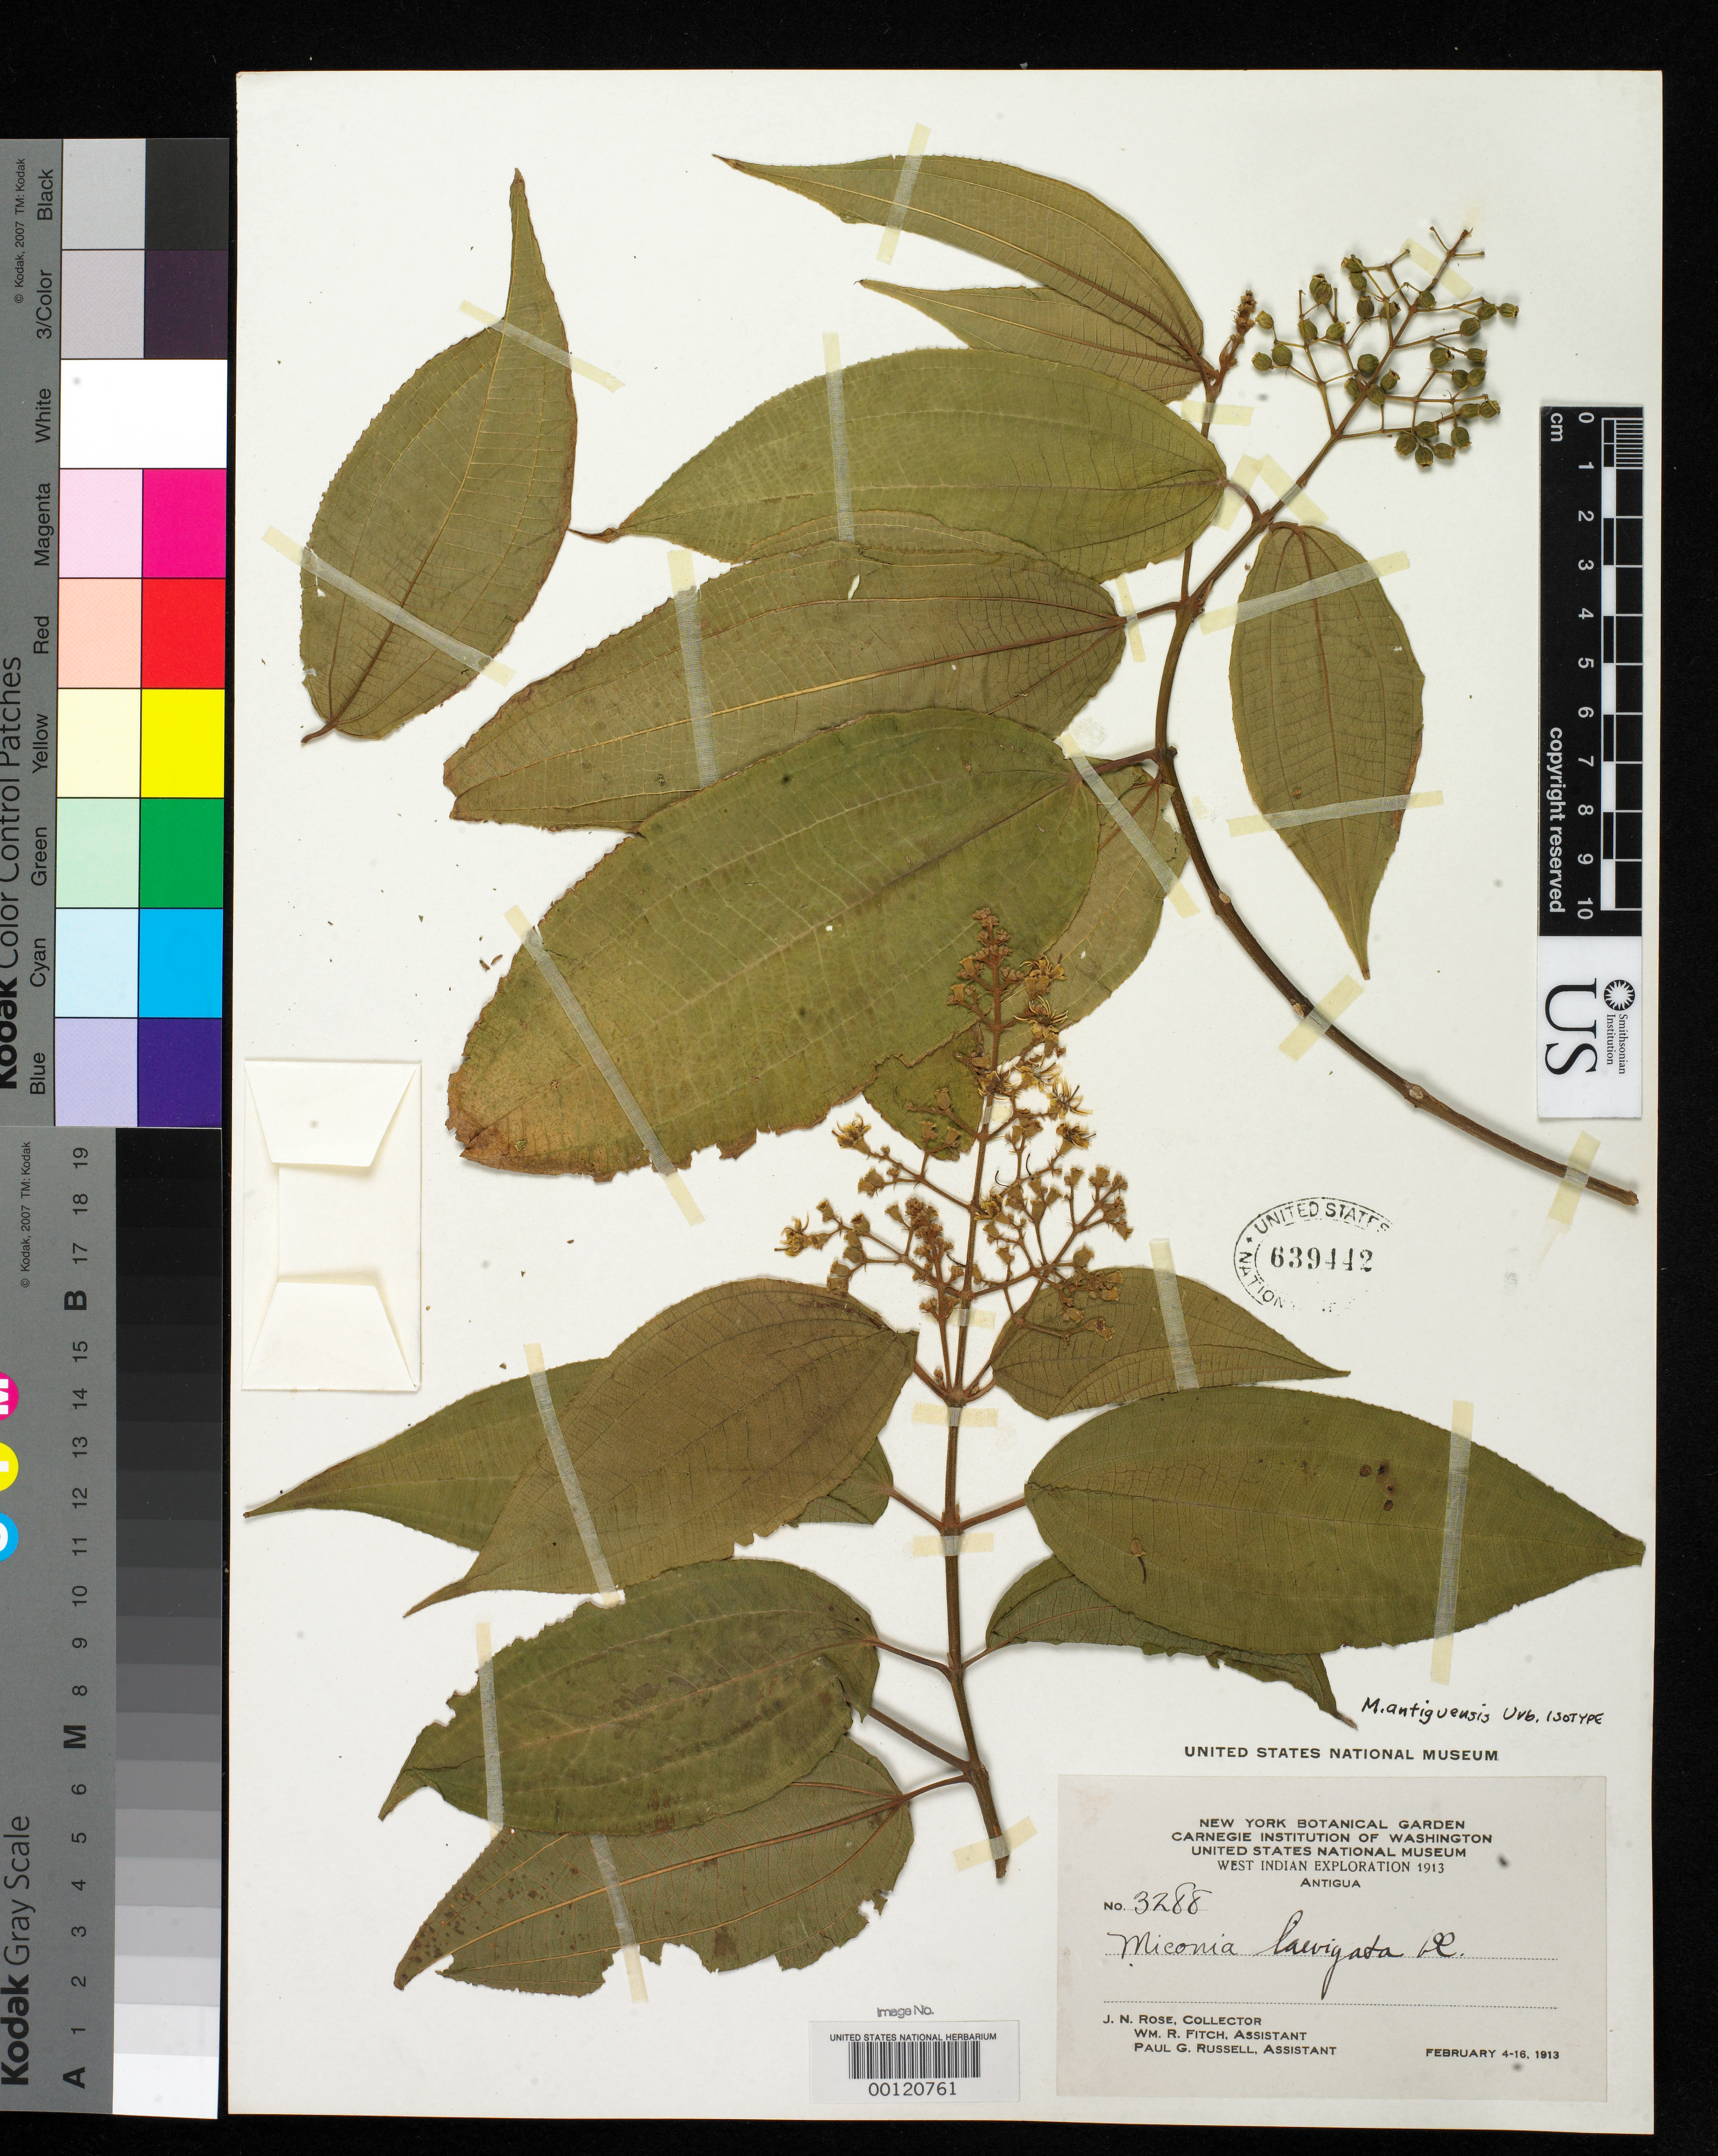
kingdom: Plantae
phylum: Tracheophyta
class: Magnoliopsida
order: Myrtales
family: Melastomataceae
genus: Miconia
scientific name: Miconia antiguensis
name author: Urb.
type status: Isotype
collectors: J. N. Rose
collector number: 3288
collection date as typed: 04 Feb 1913 to 16 Feb 1913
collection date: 1913-02-04/1913-02-16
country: Antigua and Barbuda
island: Leeward Is.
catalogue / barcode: US 639442